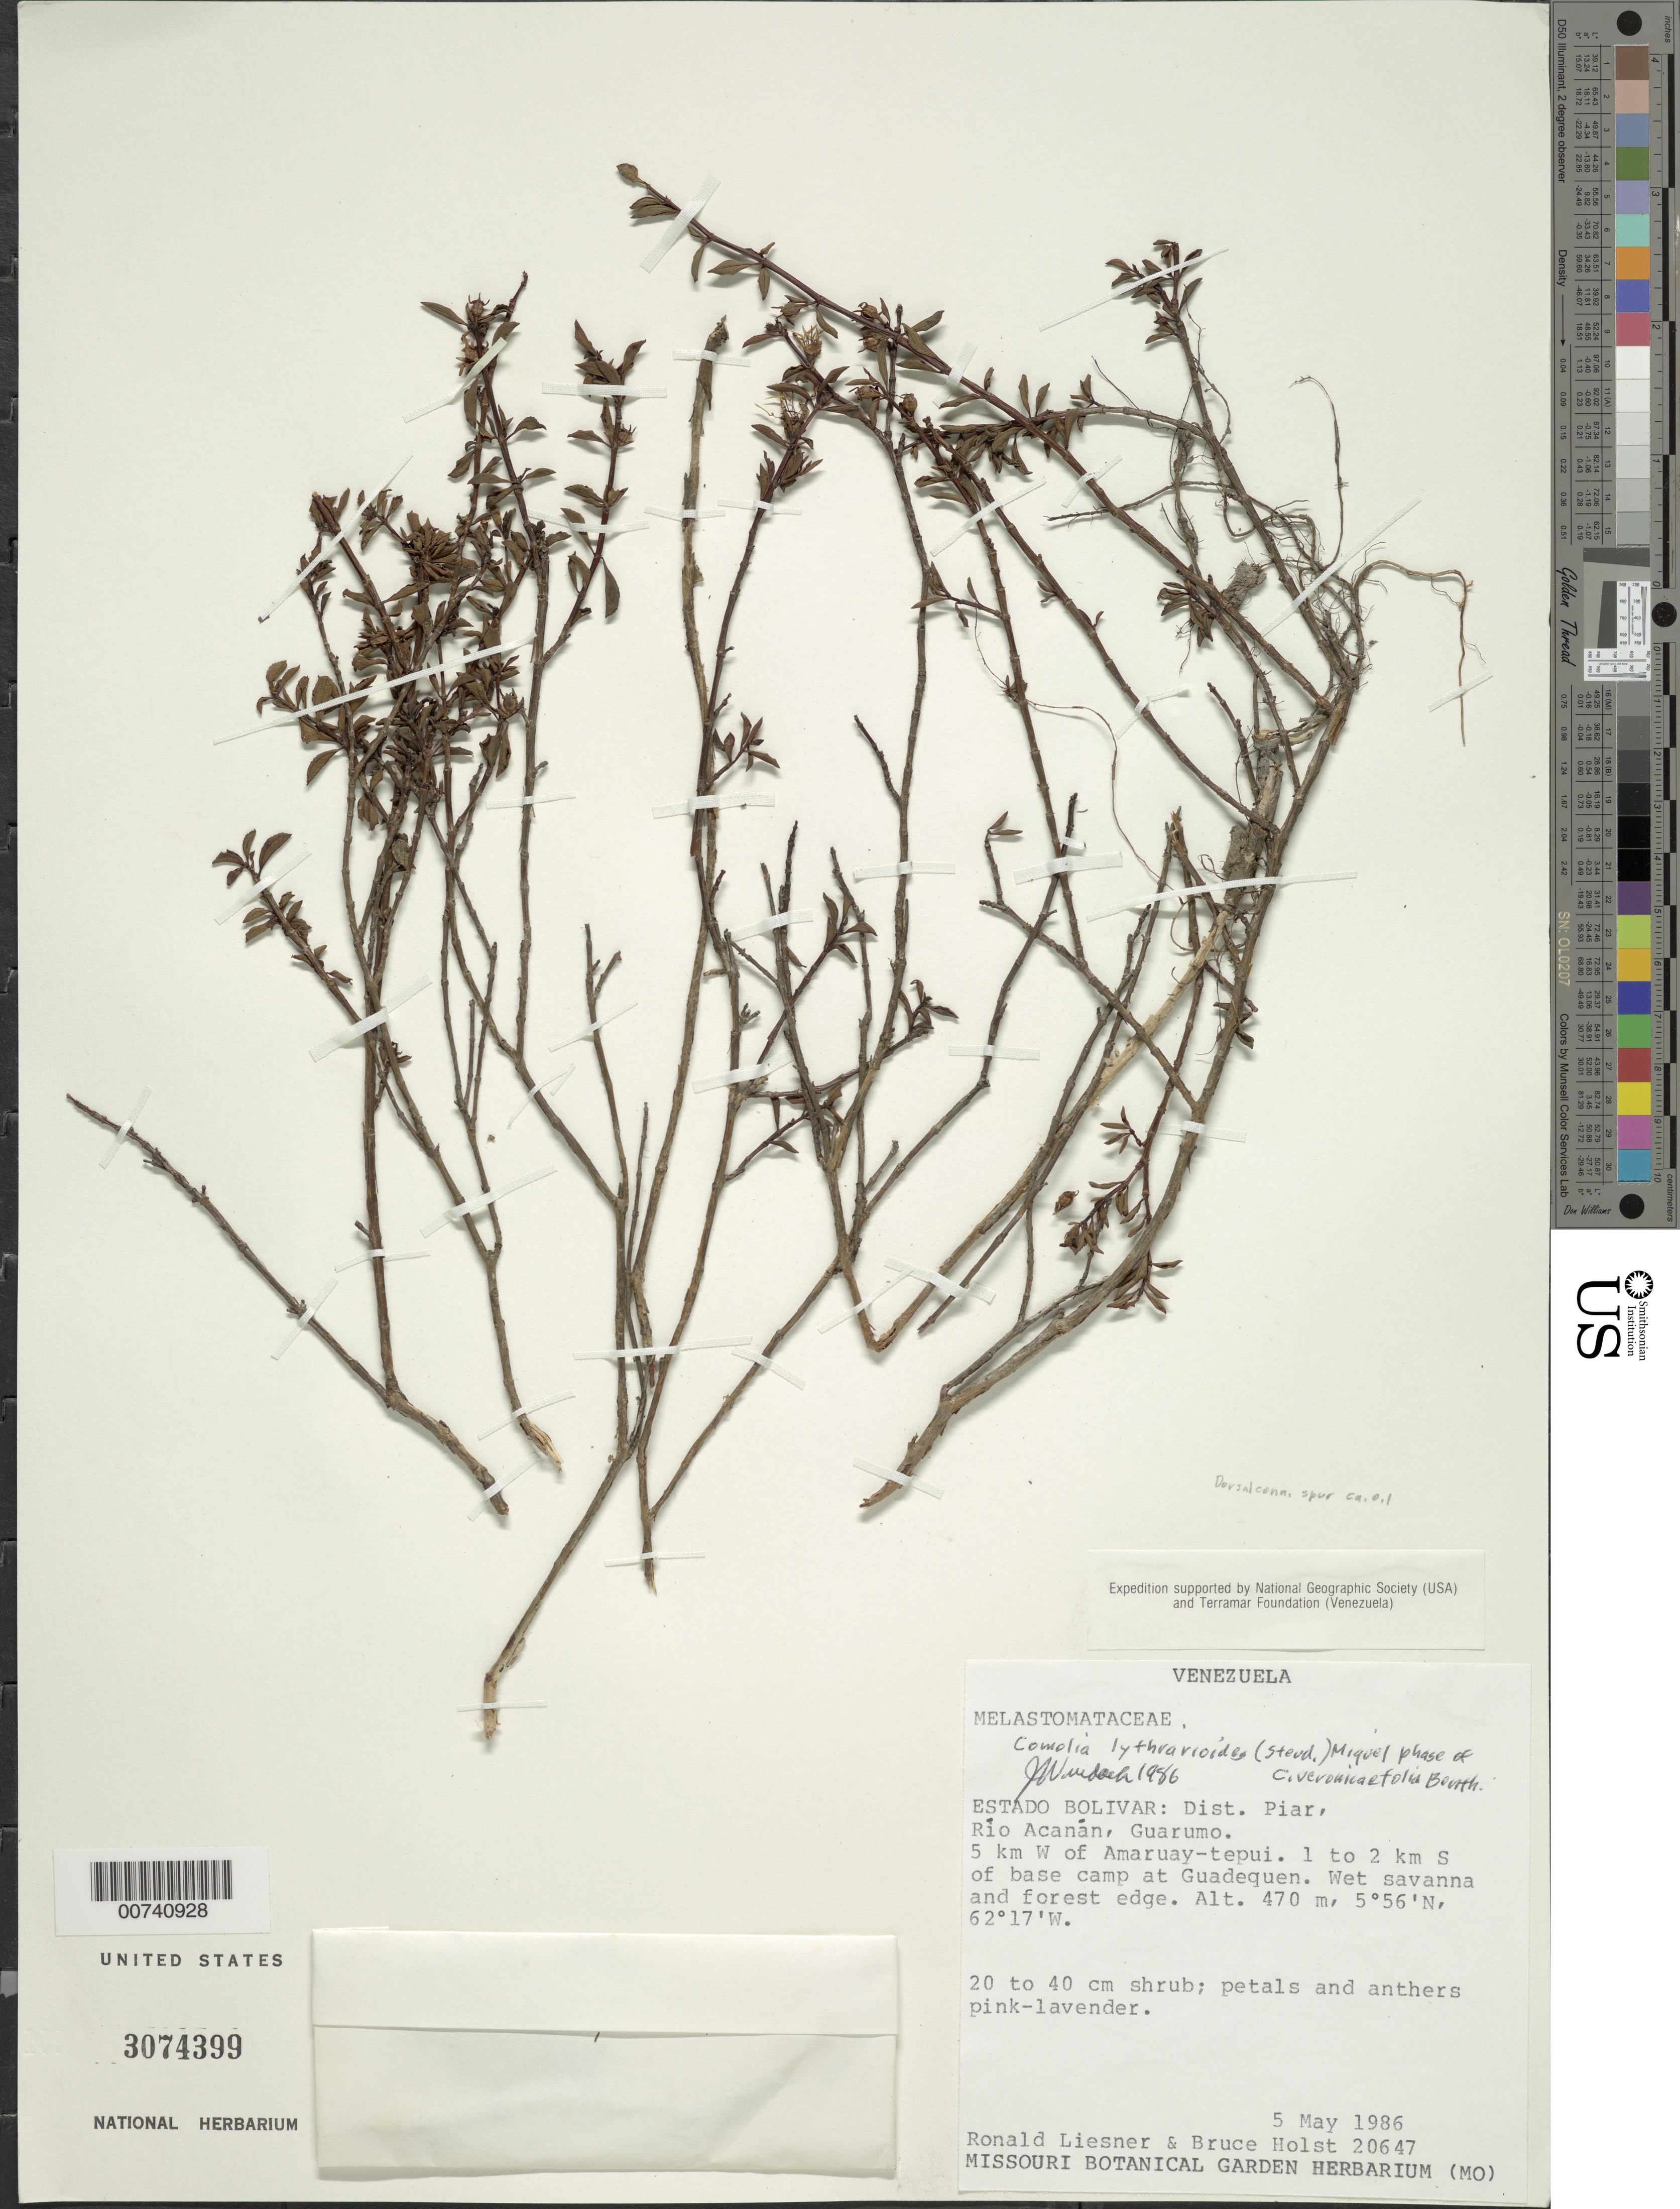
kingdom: Plantae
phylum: Tracheophyta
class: Magnoliopsida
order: Myrtales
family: Melastomataceae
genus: Comolia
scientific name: Comolia lythrarioides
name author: (Steud.) Naudin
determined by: Wurdack, John J., (US), US (UNITED STATES)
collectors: R. L. Liesner & B. Holst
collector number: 20647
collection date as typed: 5-May-86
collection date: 1986-05-05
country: Venezuela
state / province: Bolívar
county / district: Piar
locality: Río Acaná, Guarumo, 5 km W of Amaruay-tepuí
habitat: Wet savanna and forest edge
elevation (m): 470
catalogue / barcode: US 3074399